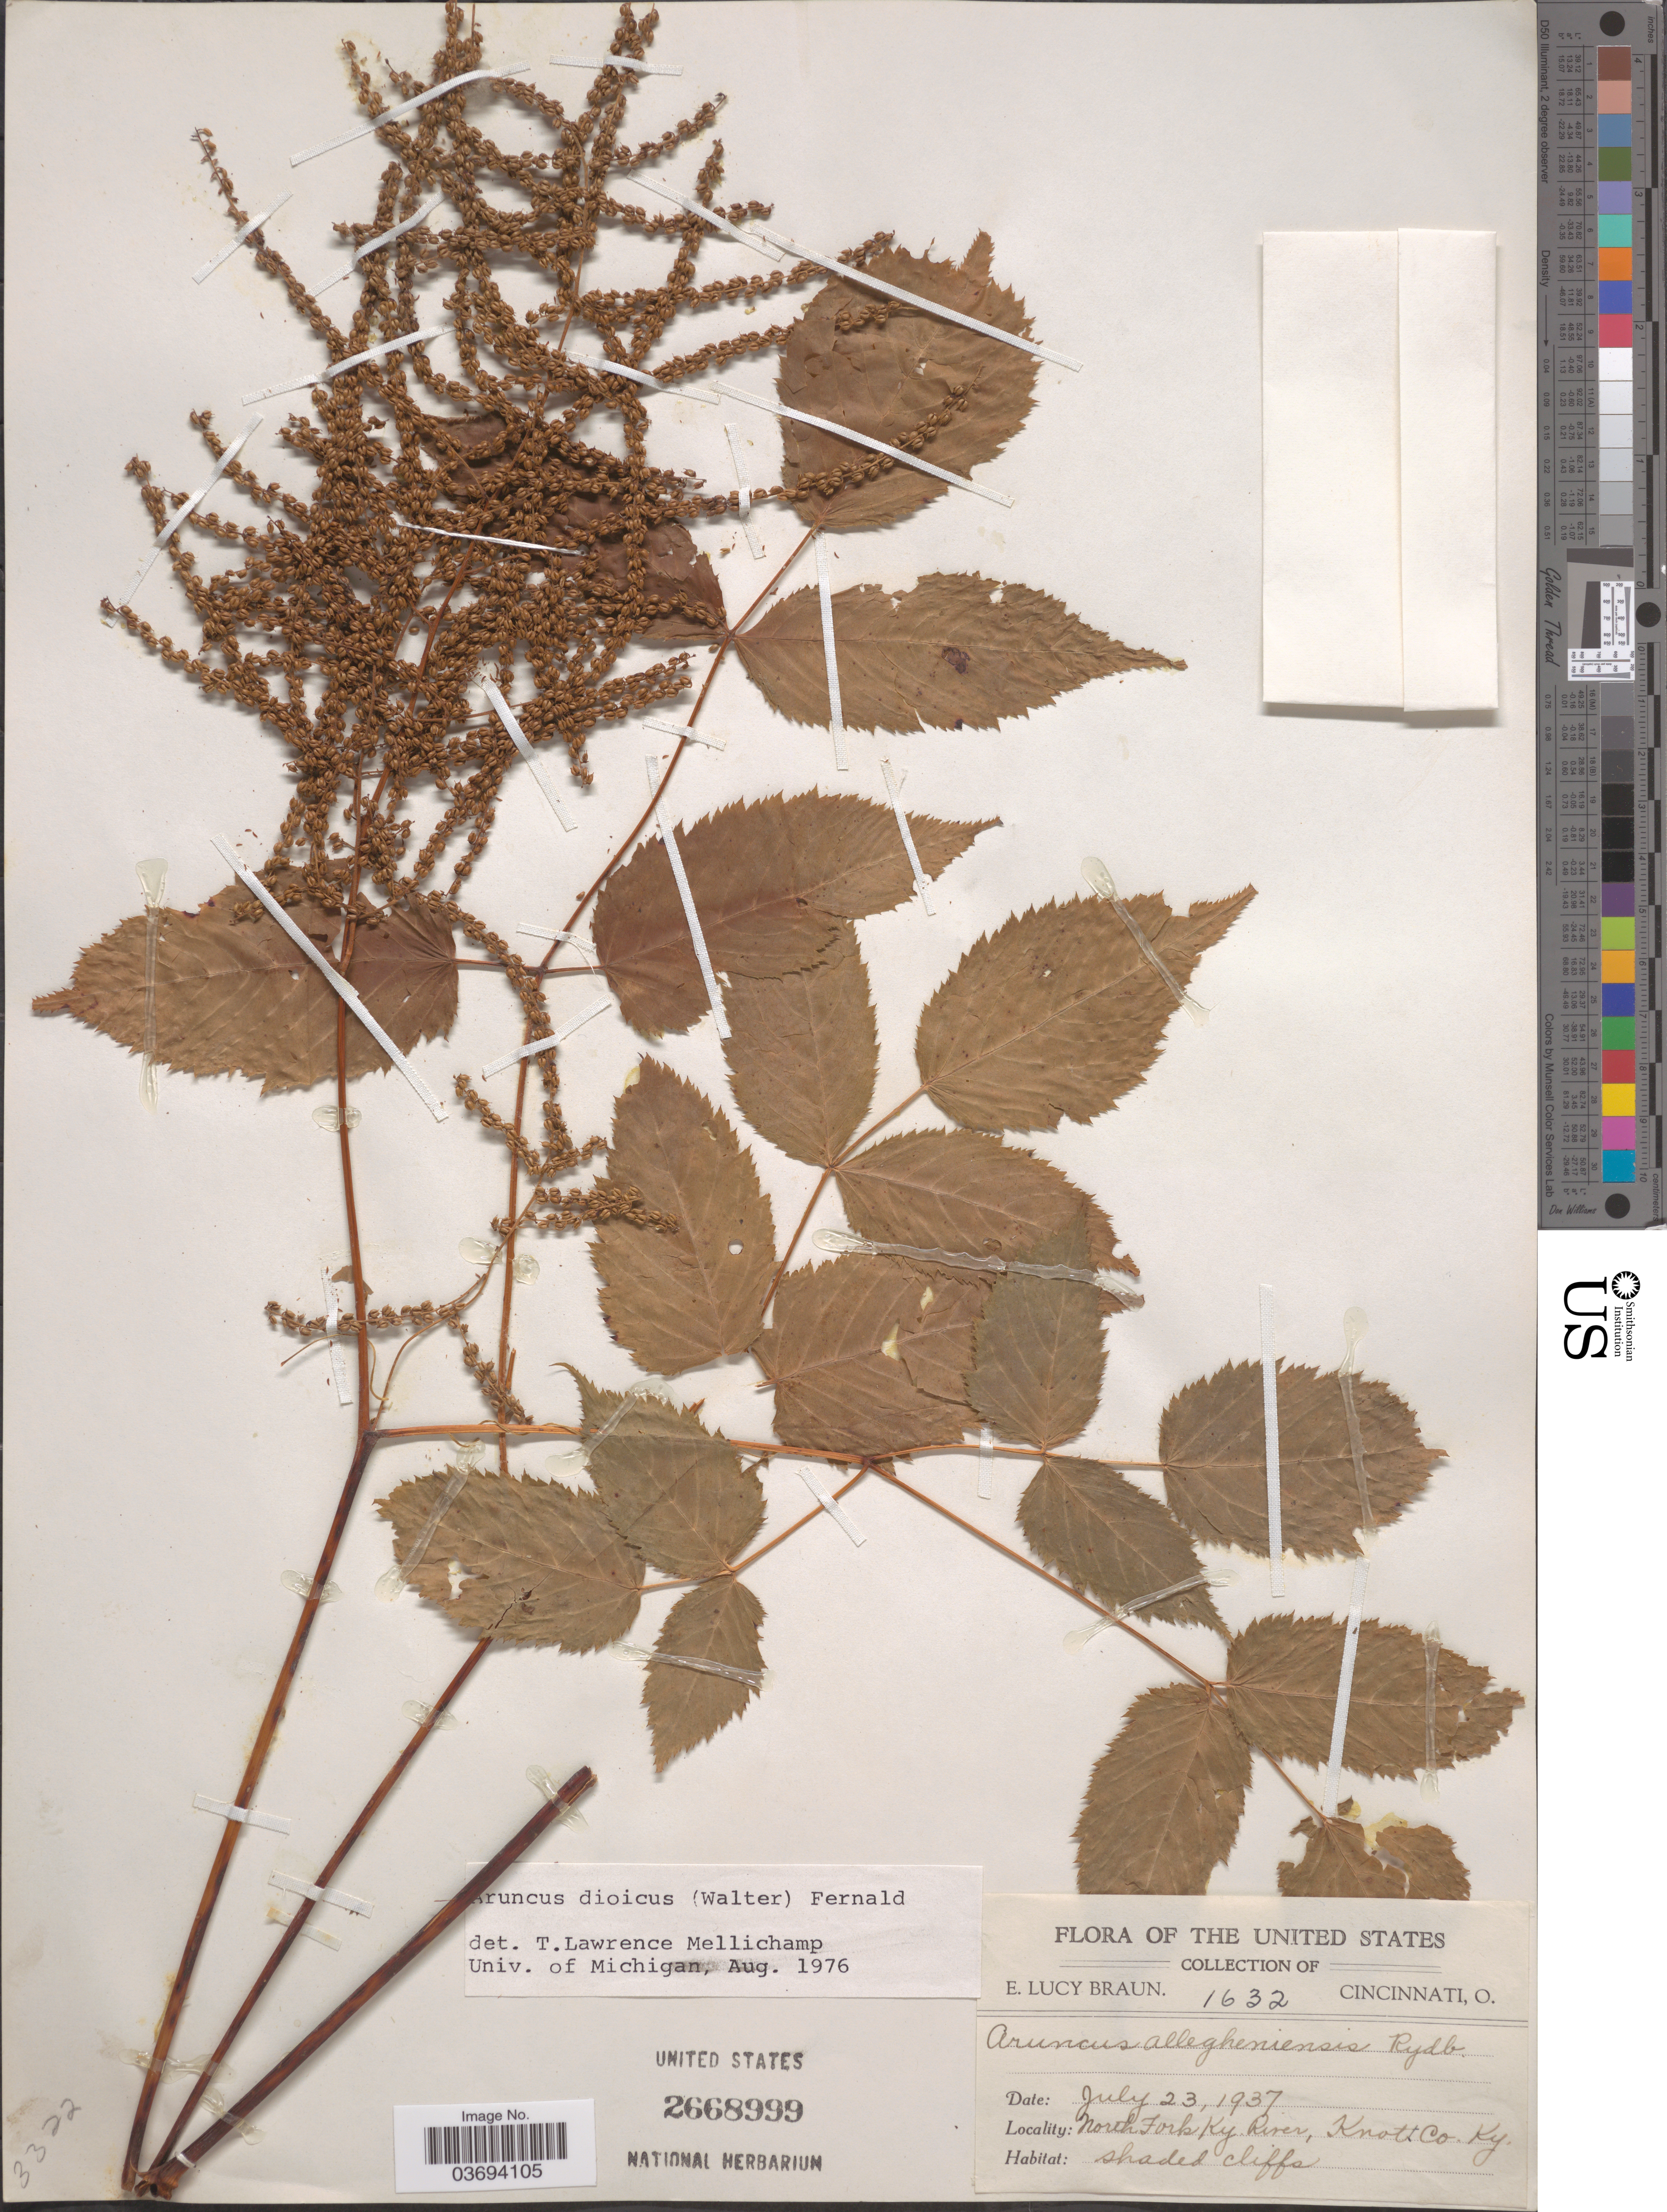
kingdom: Plantae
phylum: Tracheophyta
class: Magnoliopsida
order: Rosales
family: Rosaceae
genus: Aruncus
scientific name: Aruncus dioicus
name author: (Walter) Fernald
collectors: E. L. Braun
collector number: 1632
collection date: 1937-07-23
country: United States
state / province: Kentucky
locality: North Fork Ky. River, Knott Co.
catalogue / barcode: US 2668999